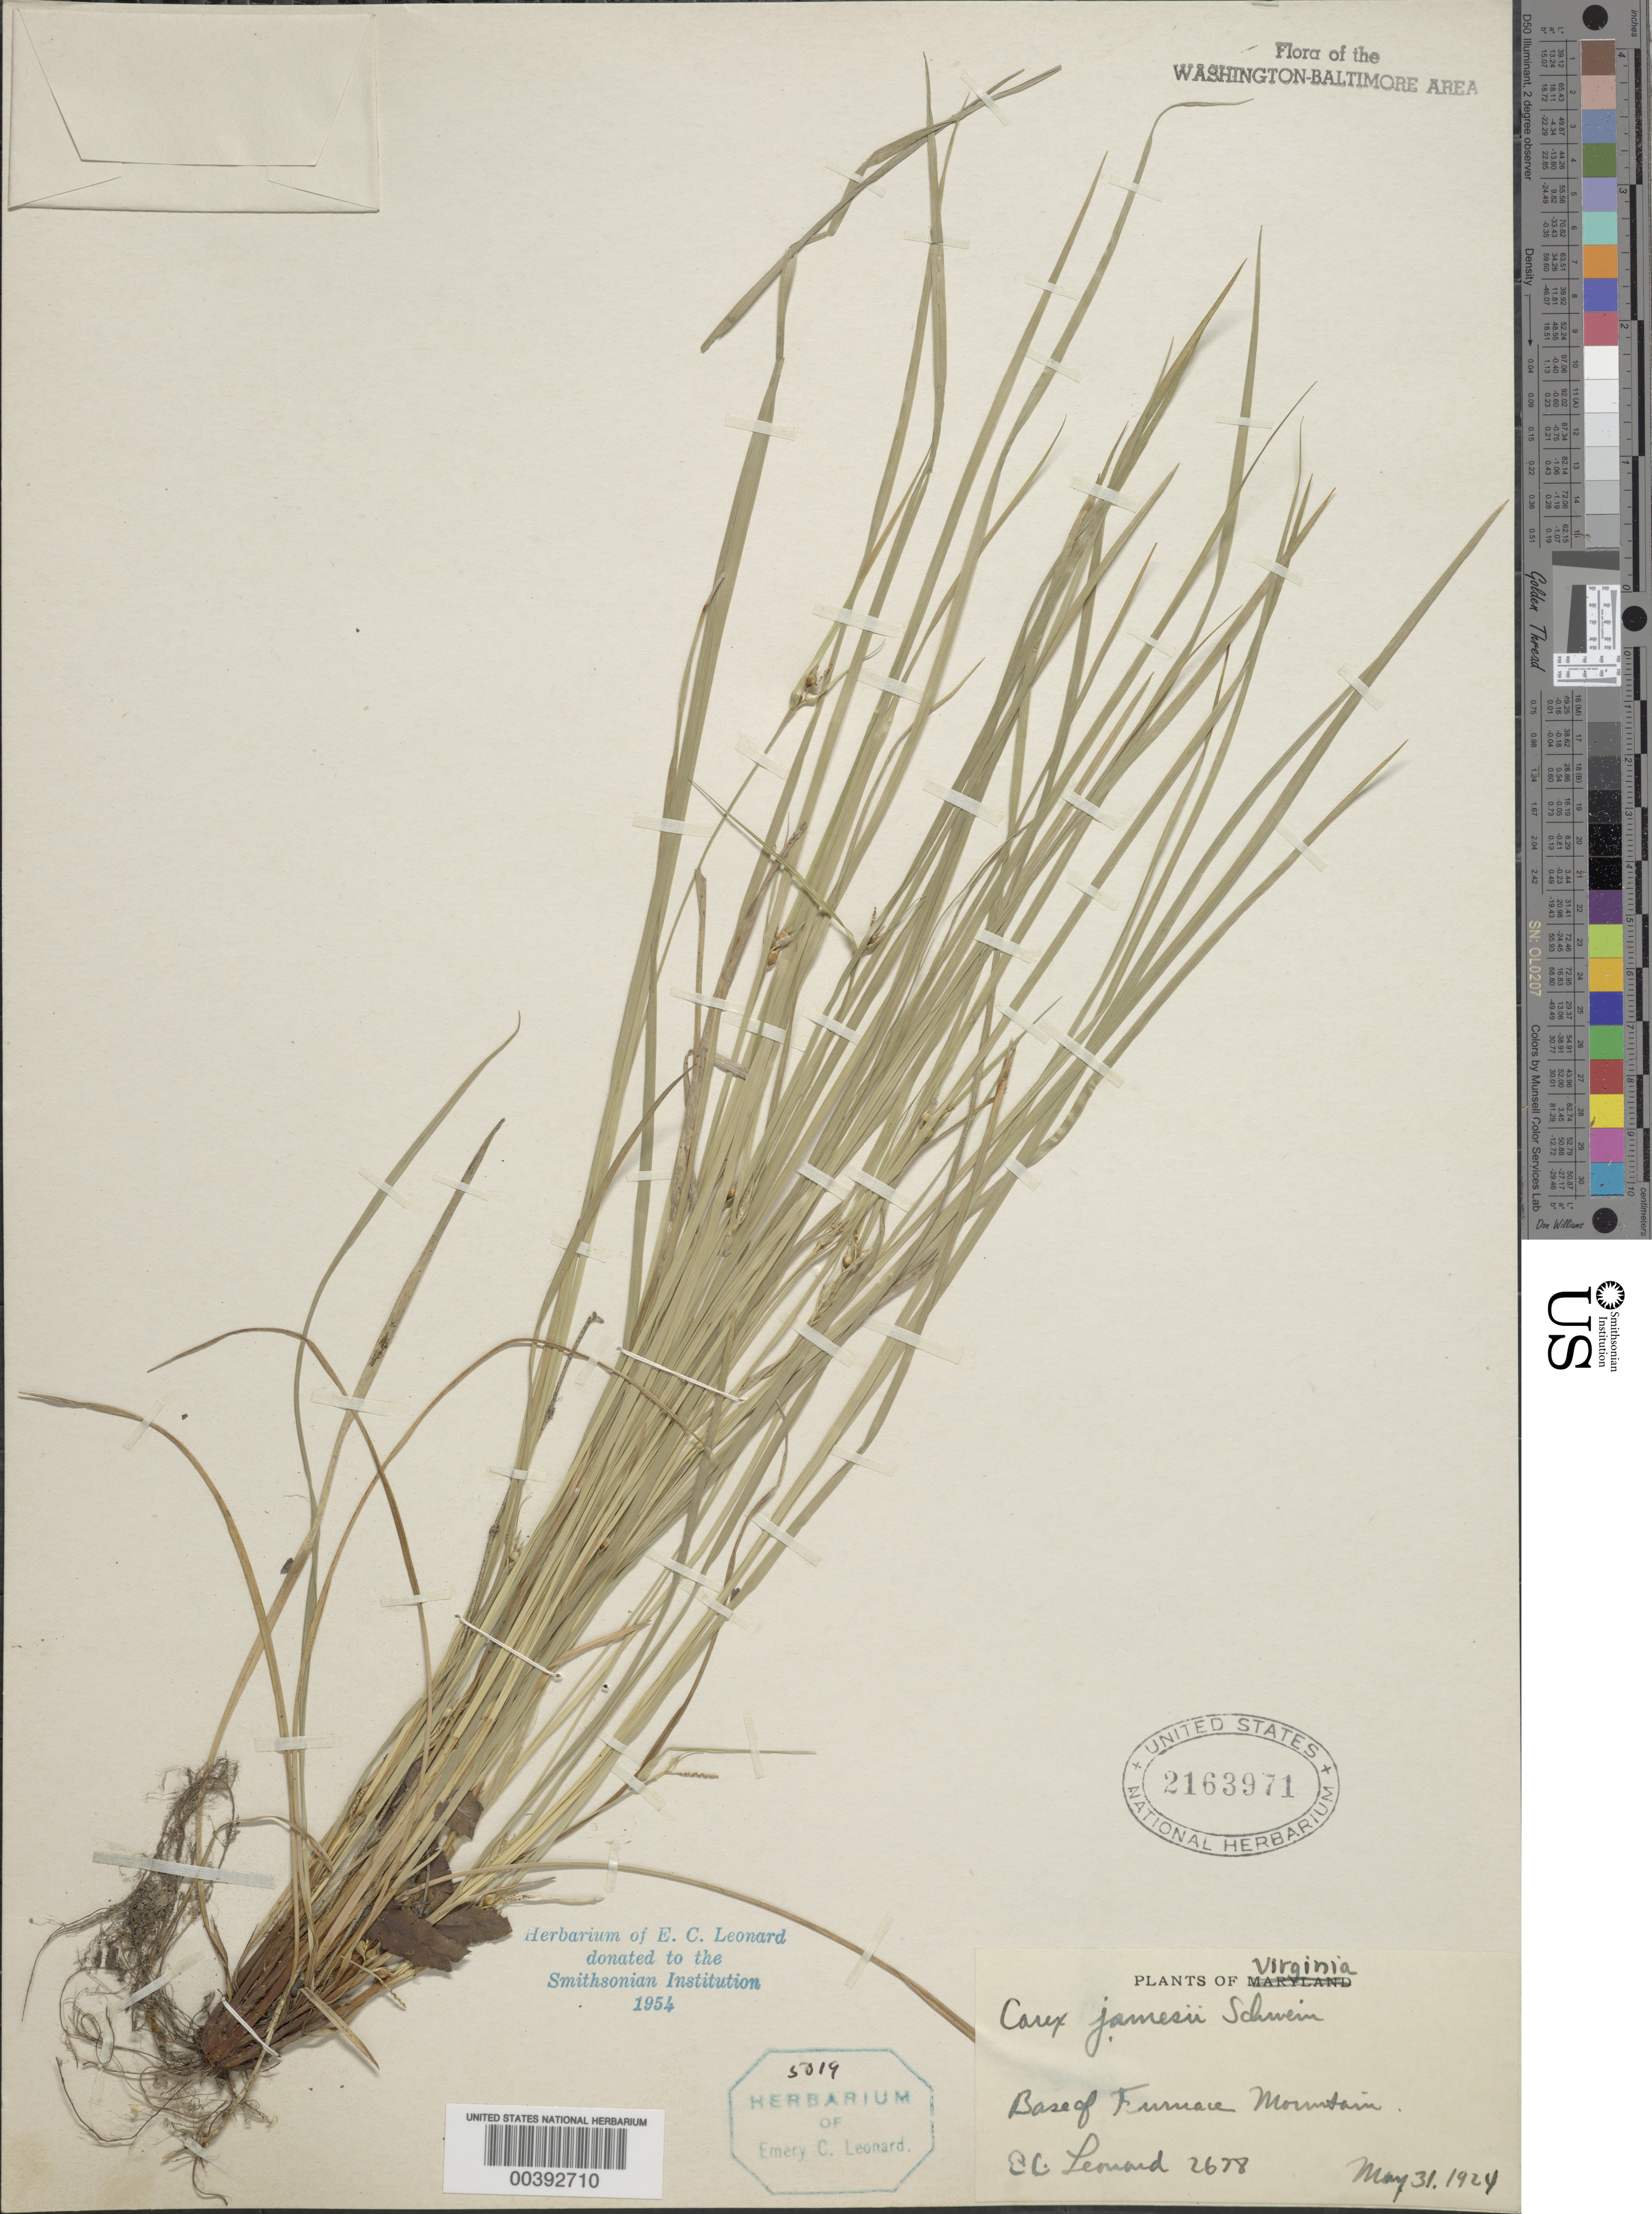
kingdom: Plantae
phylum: Tracheophyta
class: Liliopsida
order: Poales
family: Cyperaceae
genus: Carex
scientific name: Carex jamesii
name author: Schwein.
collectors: E. C. Leonard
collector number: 2678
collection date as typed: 31 May 1924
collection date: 1924-05-31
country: United States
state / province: Virginia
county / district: Loudoun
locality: Furnace Mountain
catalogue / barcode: US 2163971